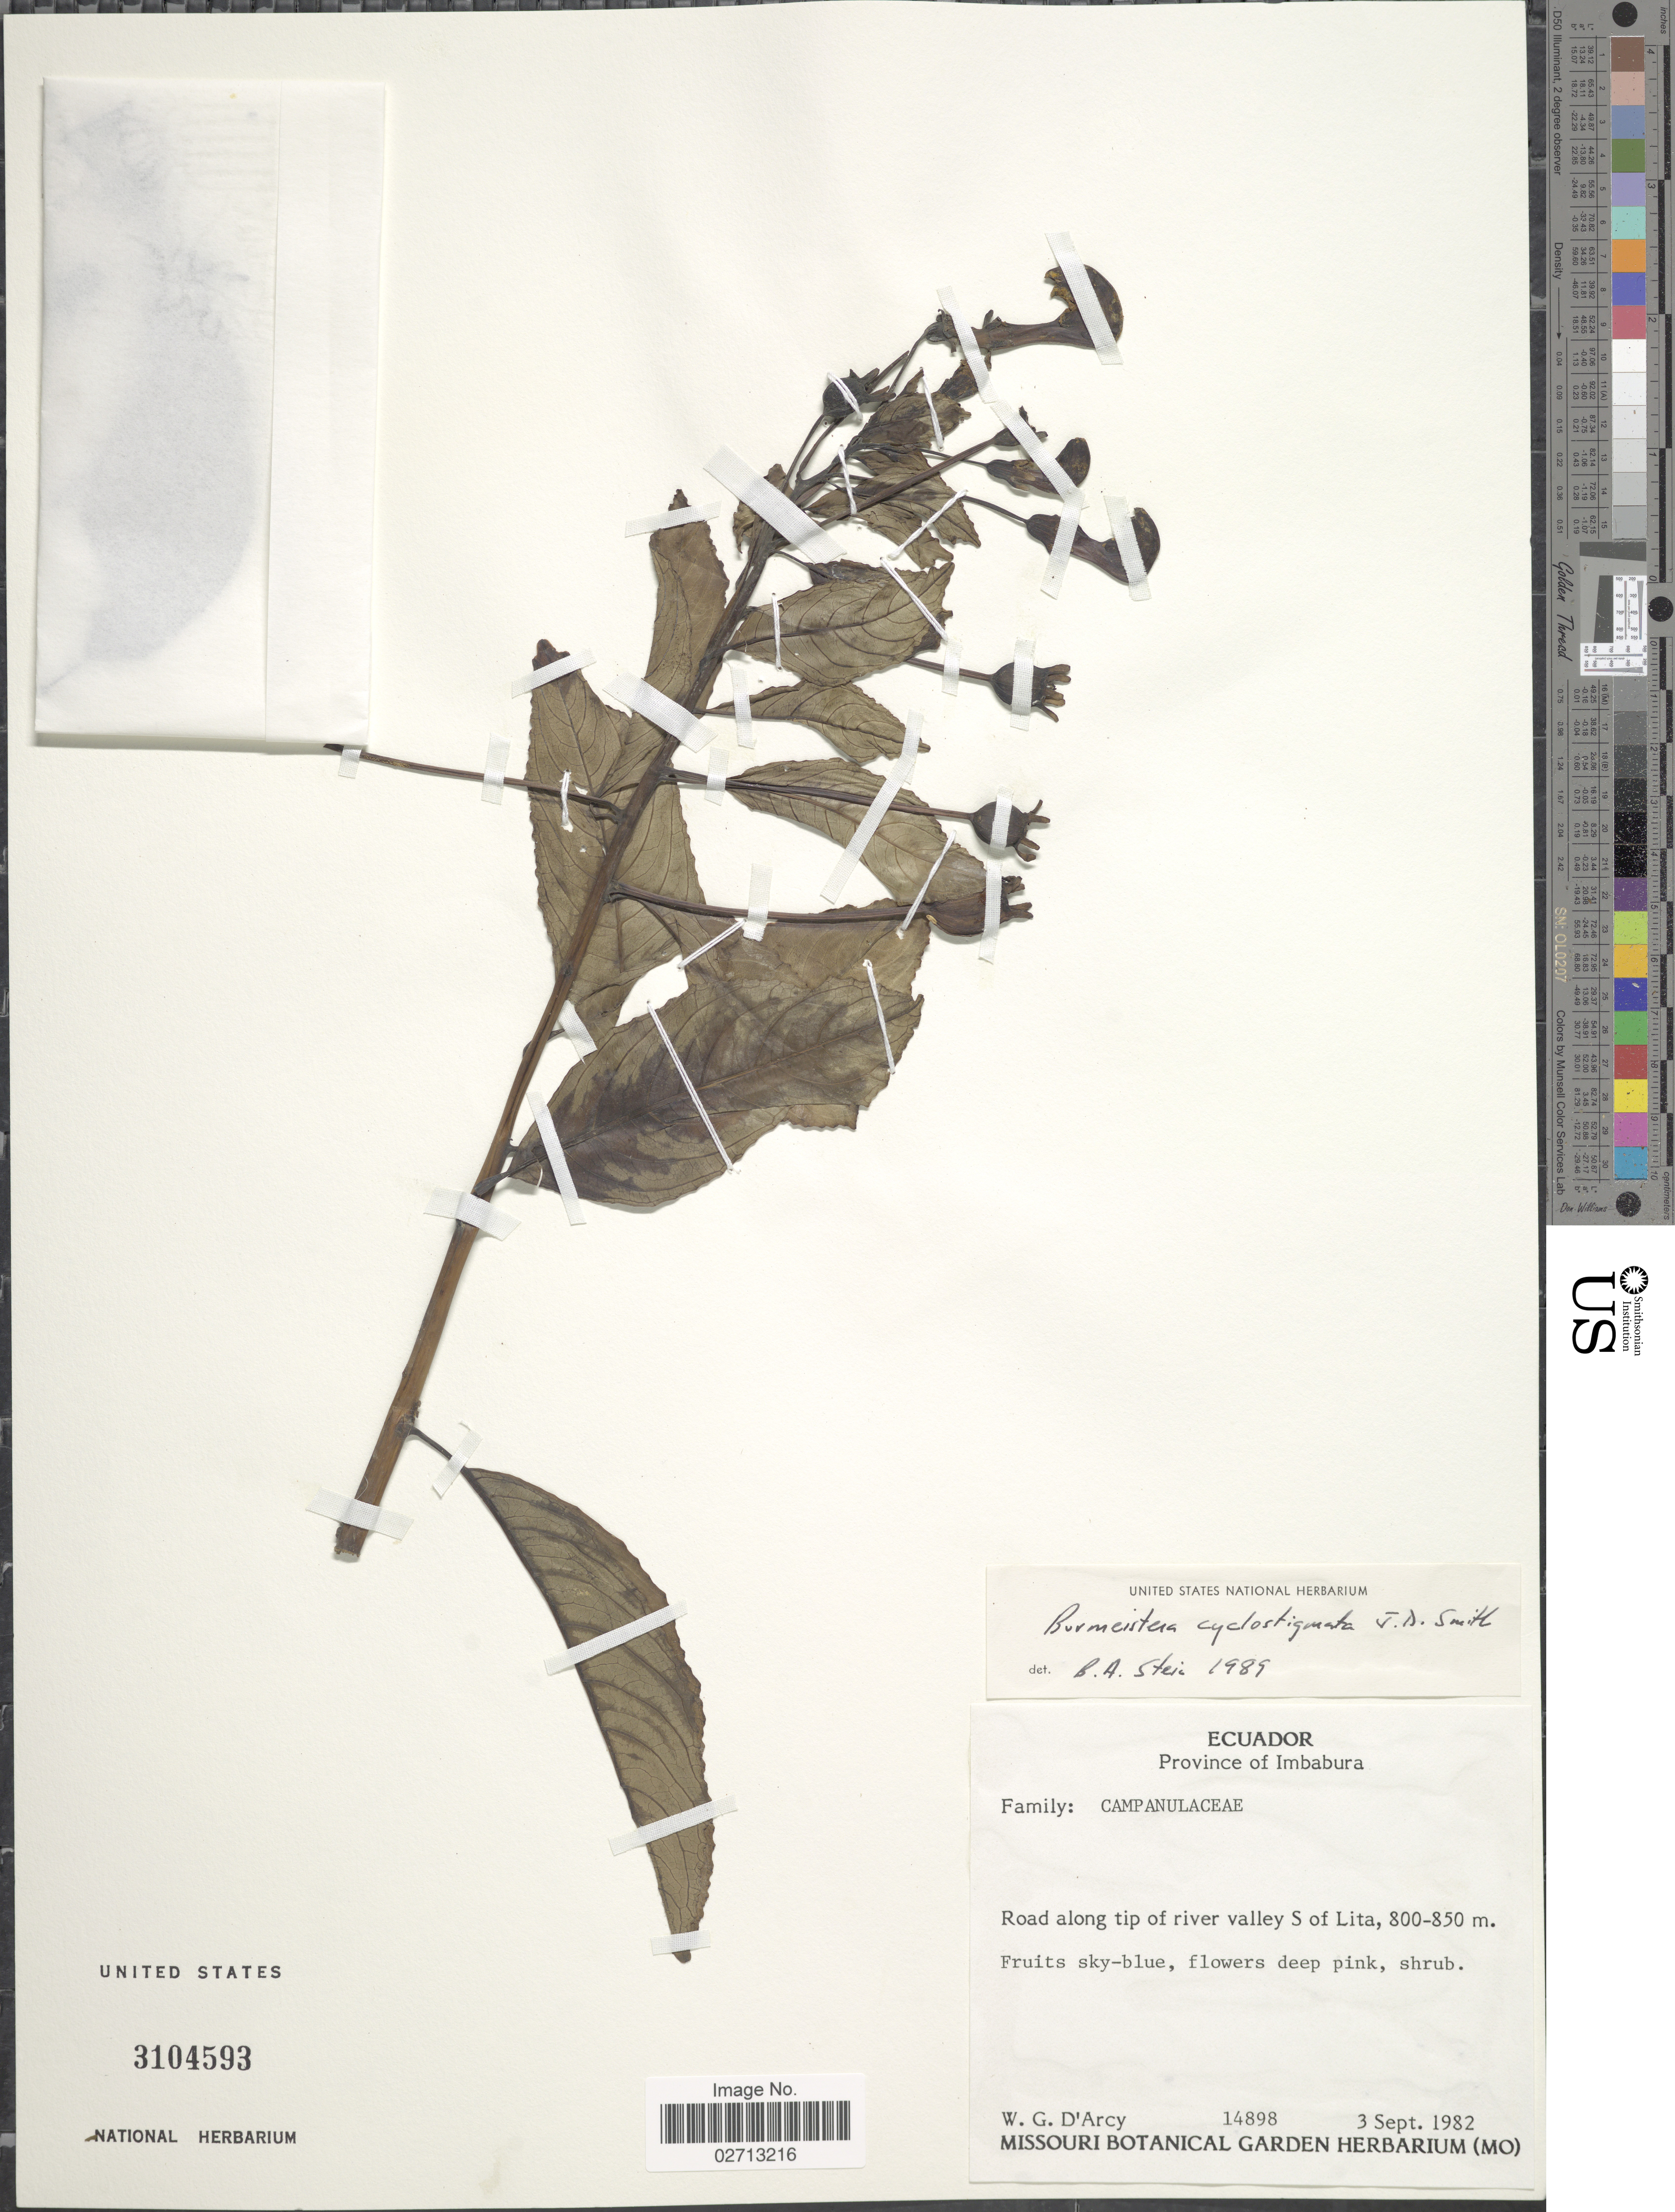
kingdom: Plantae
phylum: Tracheophyta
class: Magnoliopsida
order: Asterales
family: Campanulaceae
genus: Burmeistera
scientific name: Burmeistera cyclostigmata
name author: Donn. Sm.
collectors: W. G. D'Arcy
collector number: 14898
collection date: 1982-09-03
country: Ecuador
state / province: Imbabura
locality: Road along tip of river valley S of Lita.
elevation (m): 800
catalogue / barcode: US 3104593